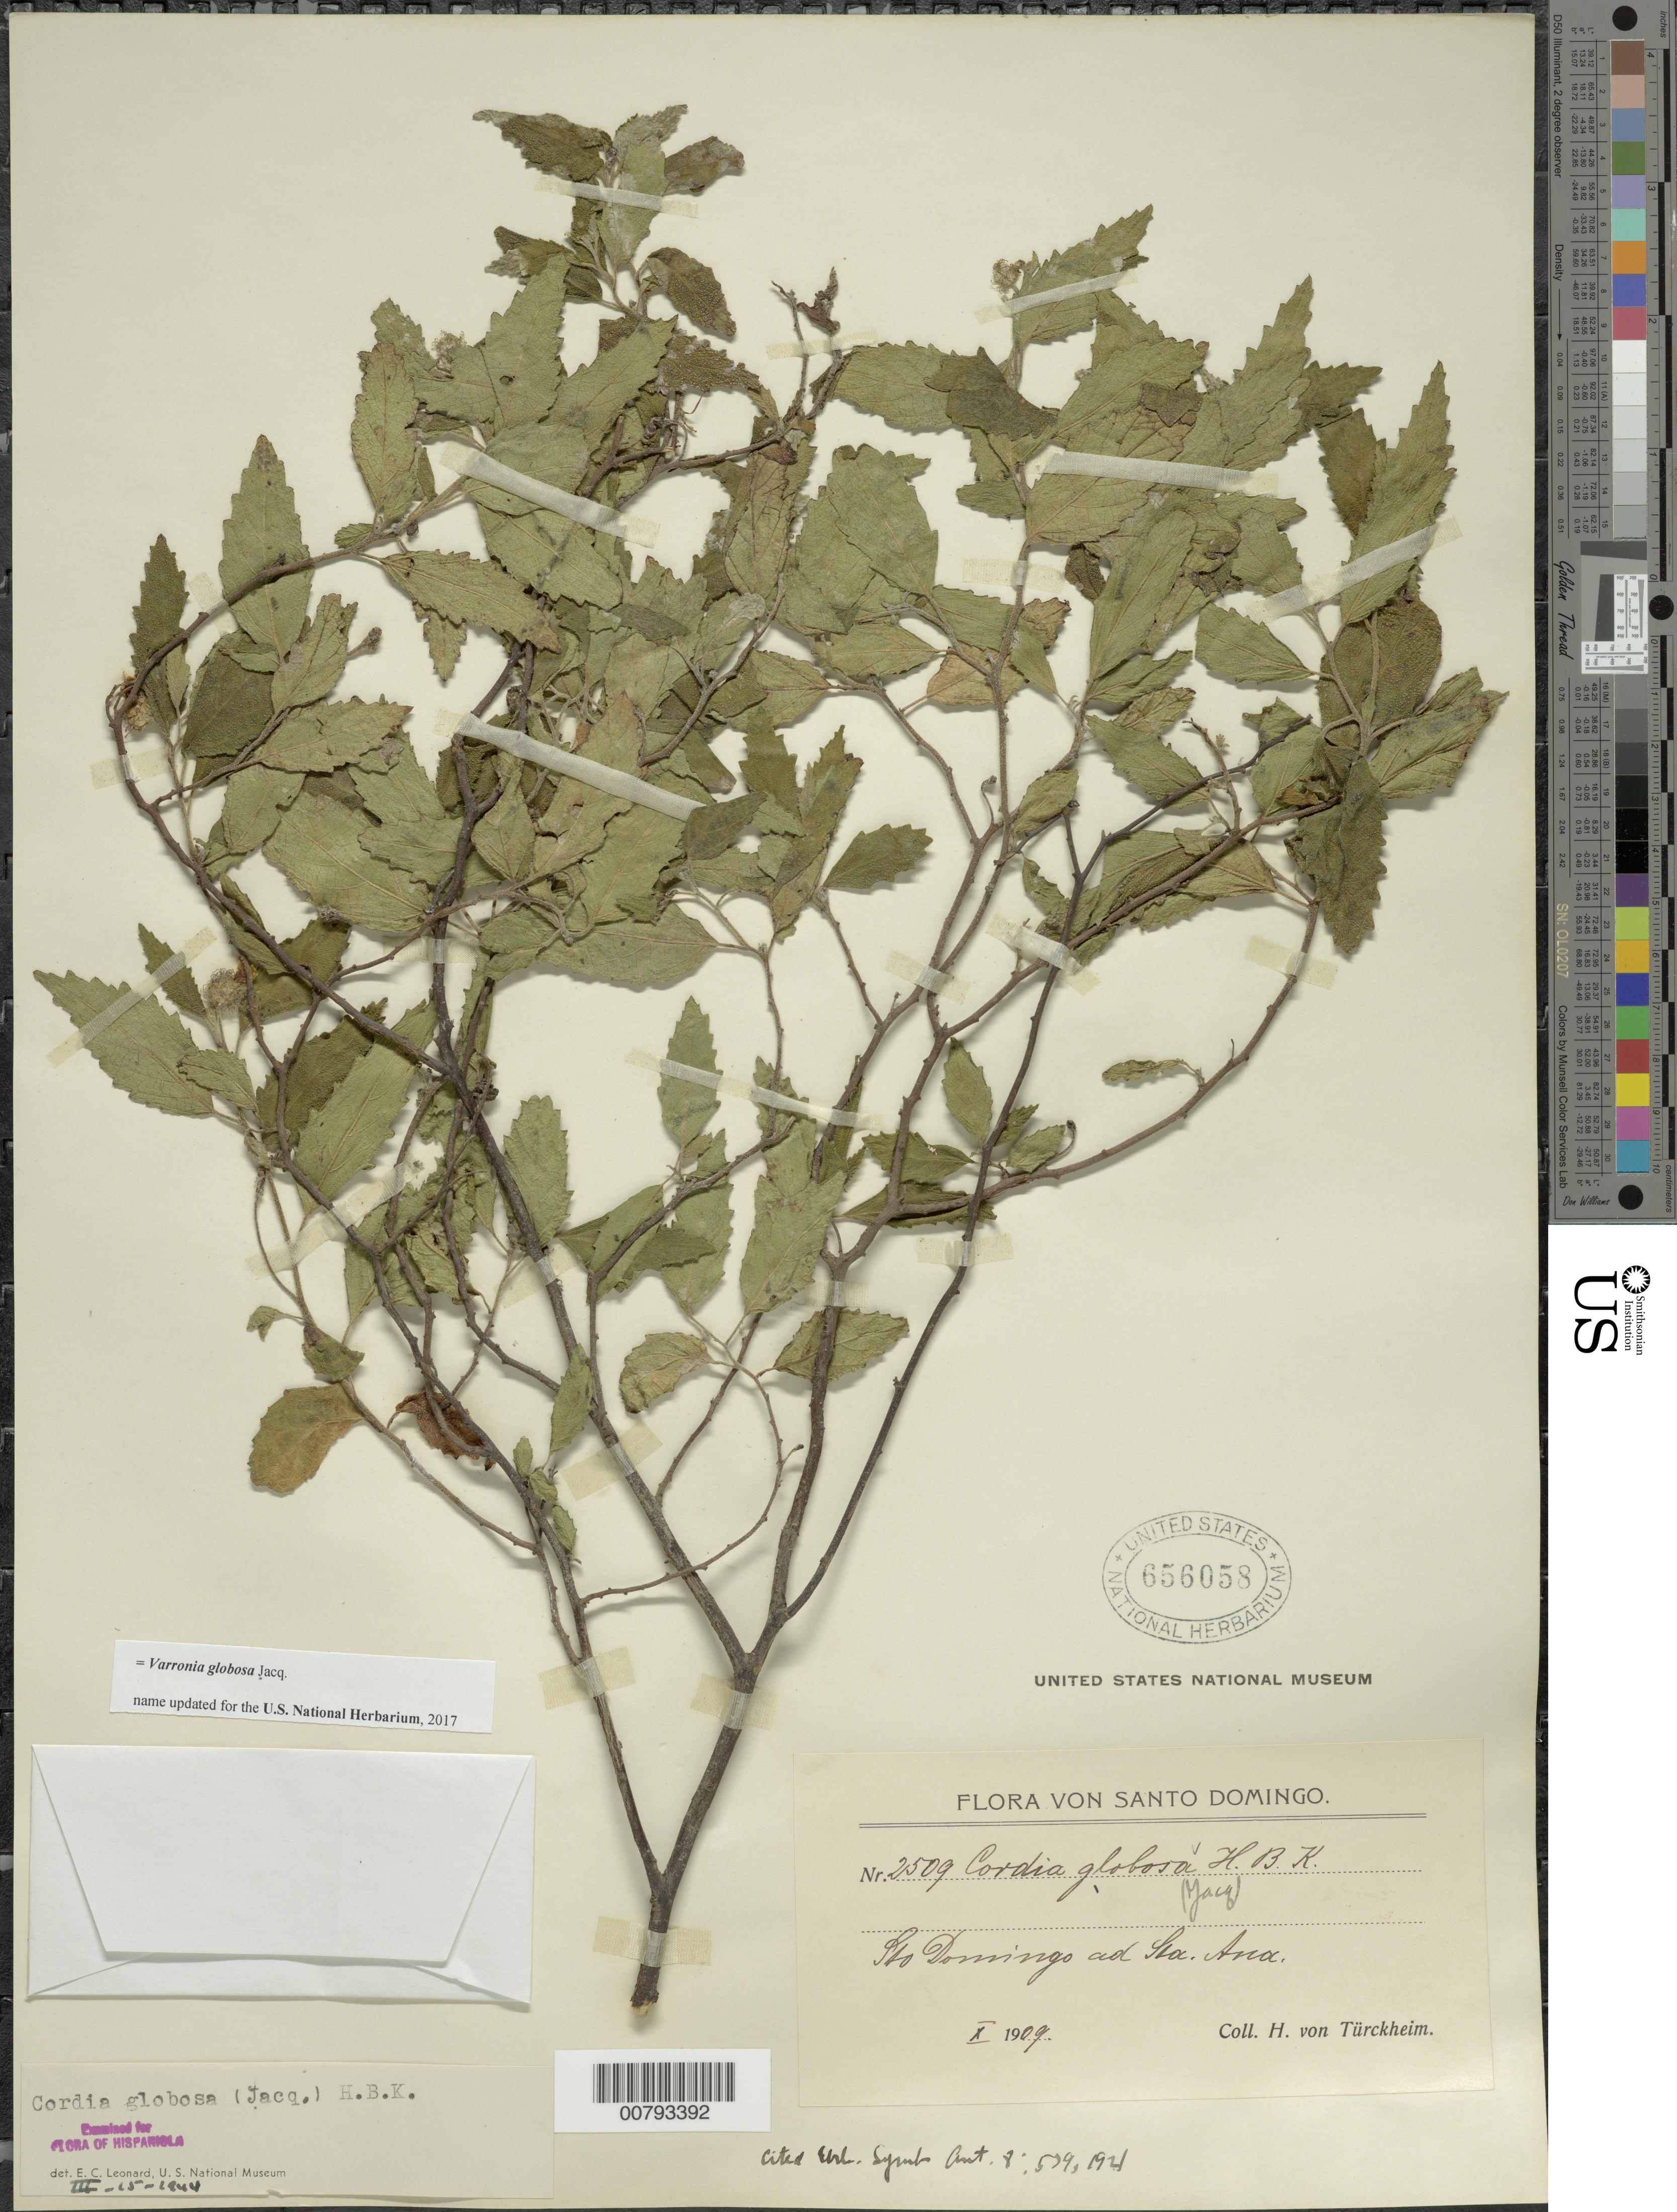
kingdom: Plantae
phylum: Tracheophyta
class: Magnoliopsida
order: Boraginales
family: Cordiaceae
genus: Cordia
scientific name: Cordia globosa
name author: (Jacq.) Kunth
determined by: Leonard, Emery C., (US)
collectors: H. von Türckheim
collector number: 2509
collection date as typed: Oct 1909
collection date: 1909-10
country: Dominican Republic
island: Hispaniola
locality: Ad Sta. Ana.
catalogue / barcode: US 656058